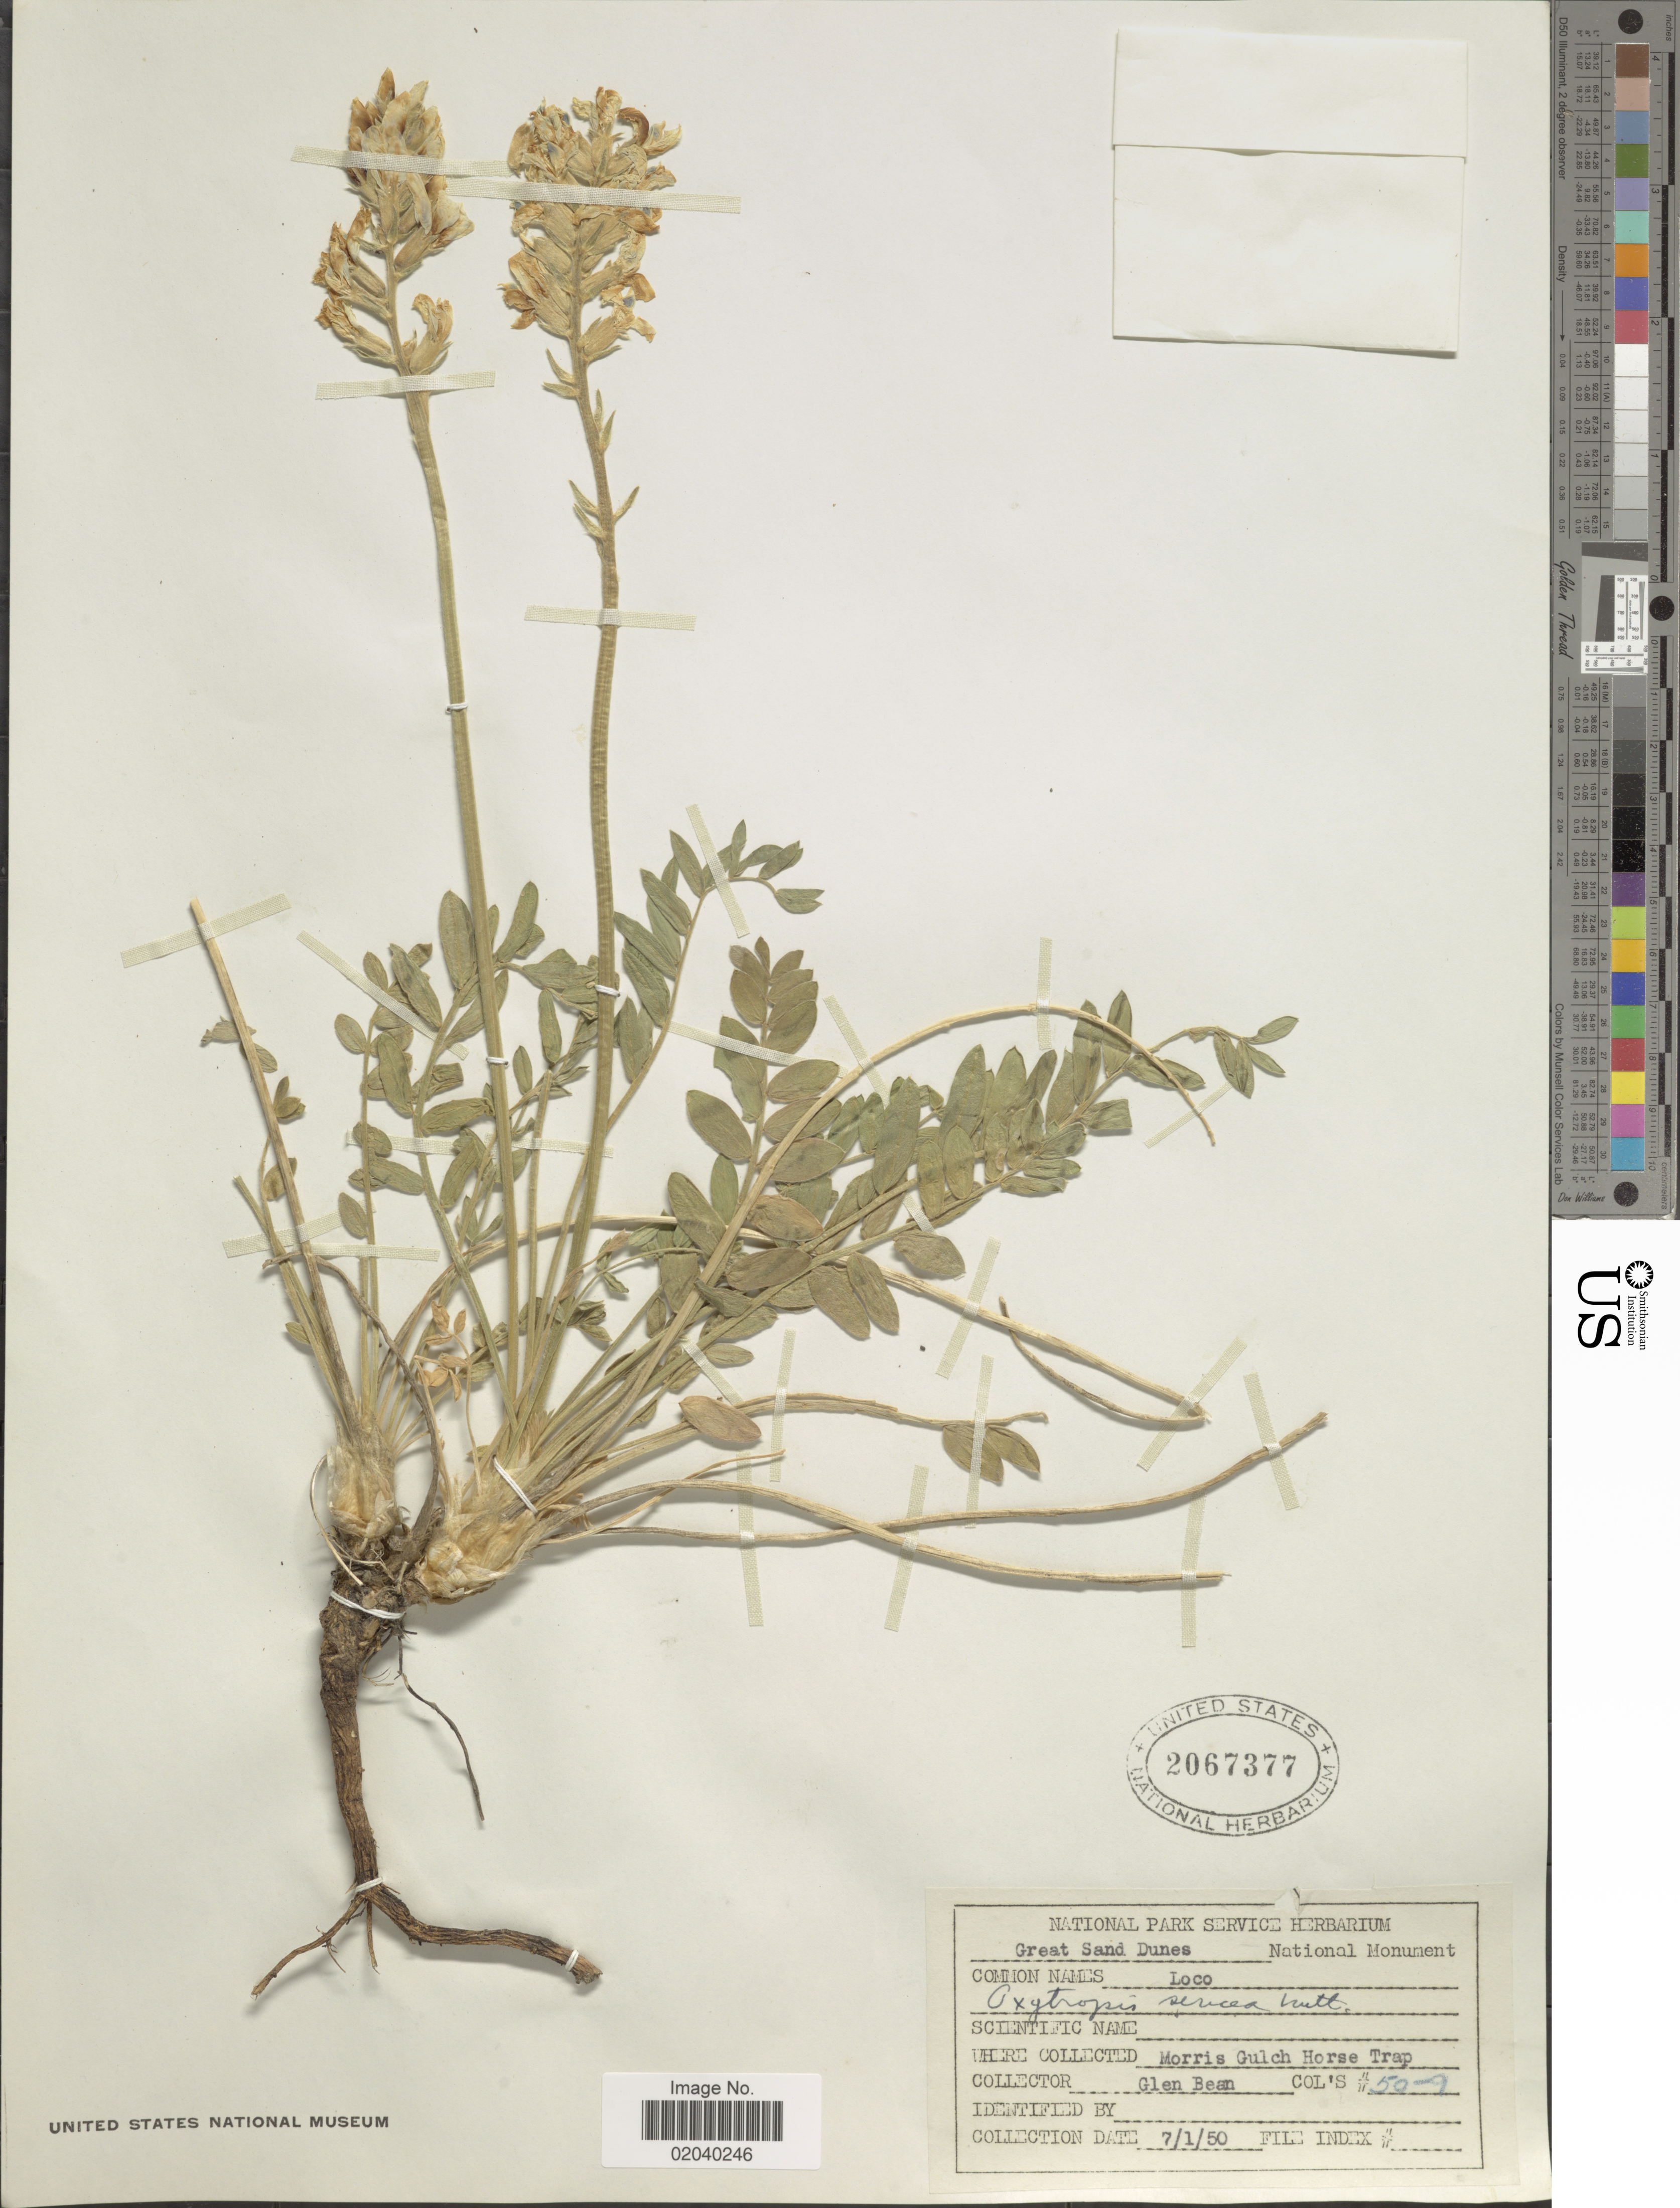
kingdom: Plantae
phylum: Tracheophyta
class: Magnoliopsida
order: Fabales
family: Fabaceae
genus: Oxytropis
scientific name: Oxytropis sericea var. sericea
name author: Nutt.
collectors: G. Bean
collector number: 50-9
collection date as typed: Transcribed d/m/y: 1/7/50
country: United States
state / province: Colorado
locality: Great Sand Dunes National Monument, Morris Gulch Horse Trap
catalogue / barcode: US 2067377